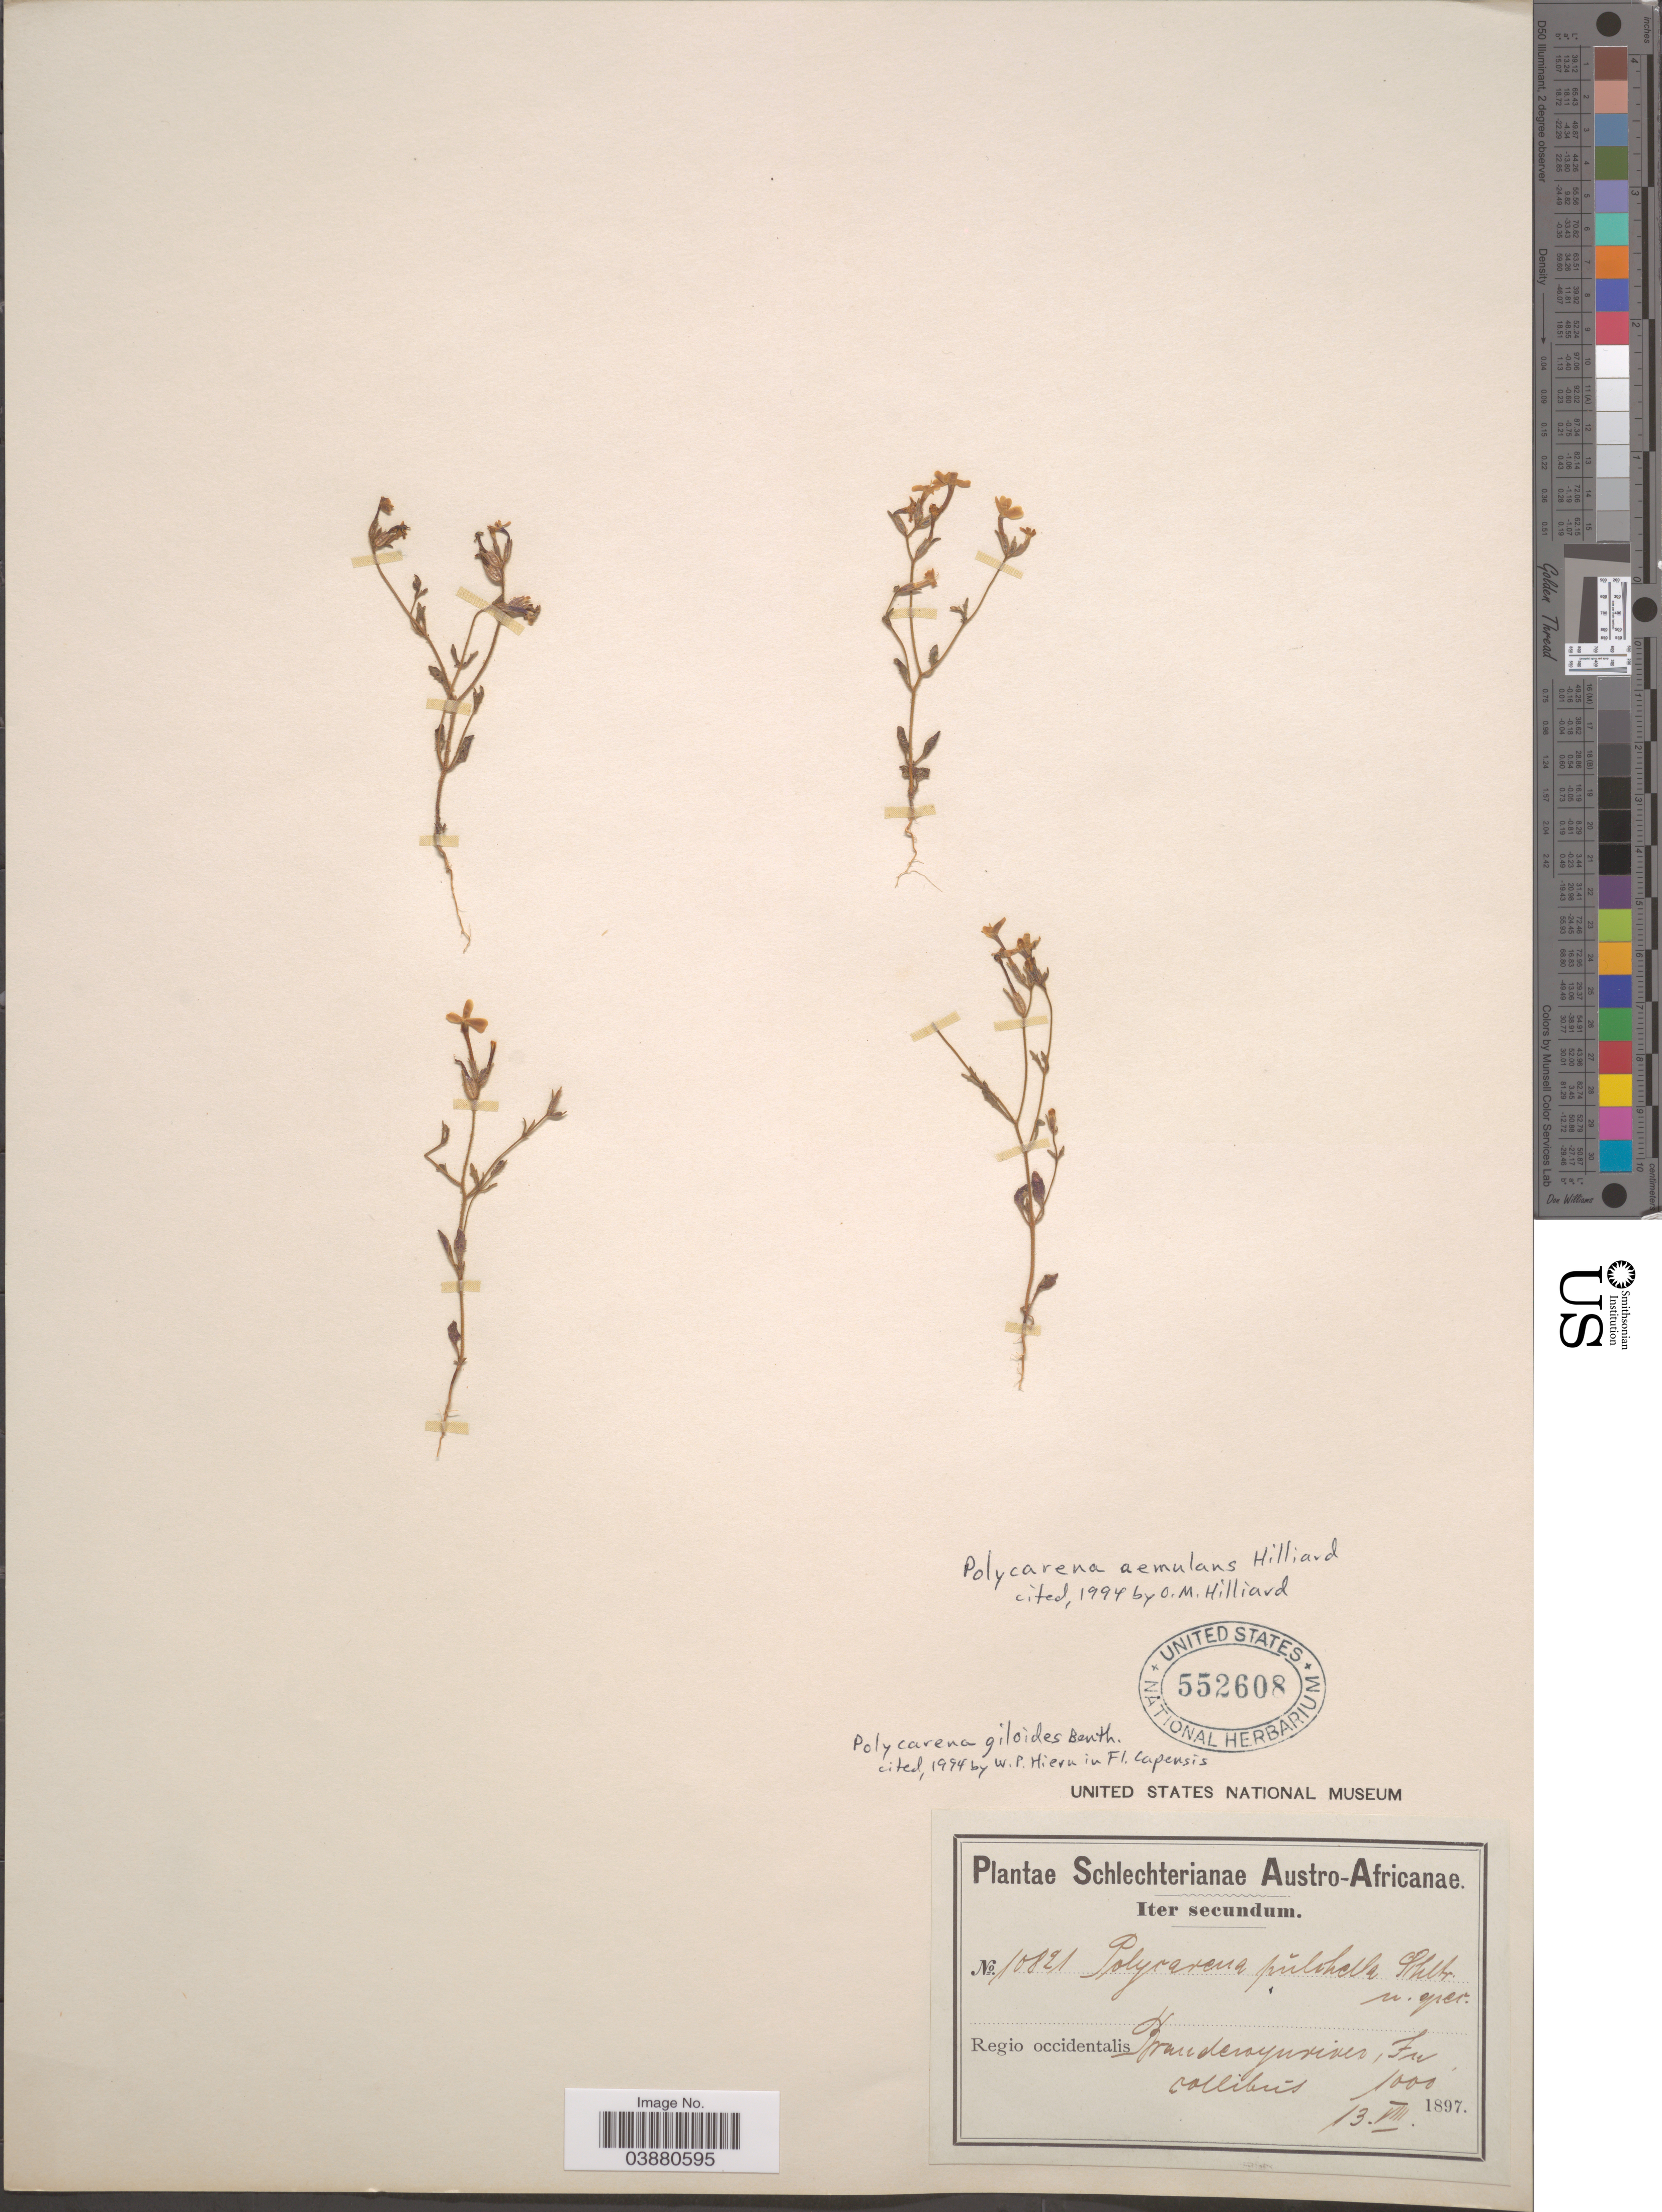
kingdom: Plantae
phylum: Tracheophyta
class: Magnoliopsida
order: Lamiales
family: Scrophulariaceae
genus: Polycarena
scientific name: Polycarena aemulans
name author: Hilliard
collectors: Schlechter, --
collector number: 10821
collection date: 1897-08-13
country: South Africa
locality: Austro-Africanae. Regio occidentalis Brandewynriver, In collibus.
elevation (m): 305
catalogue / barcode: US 552608